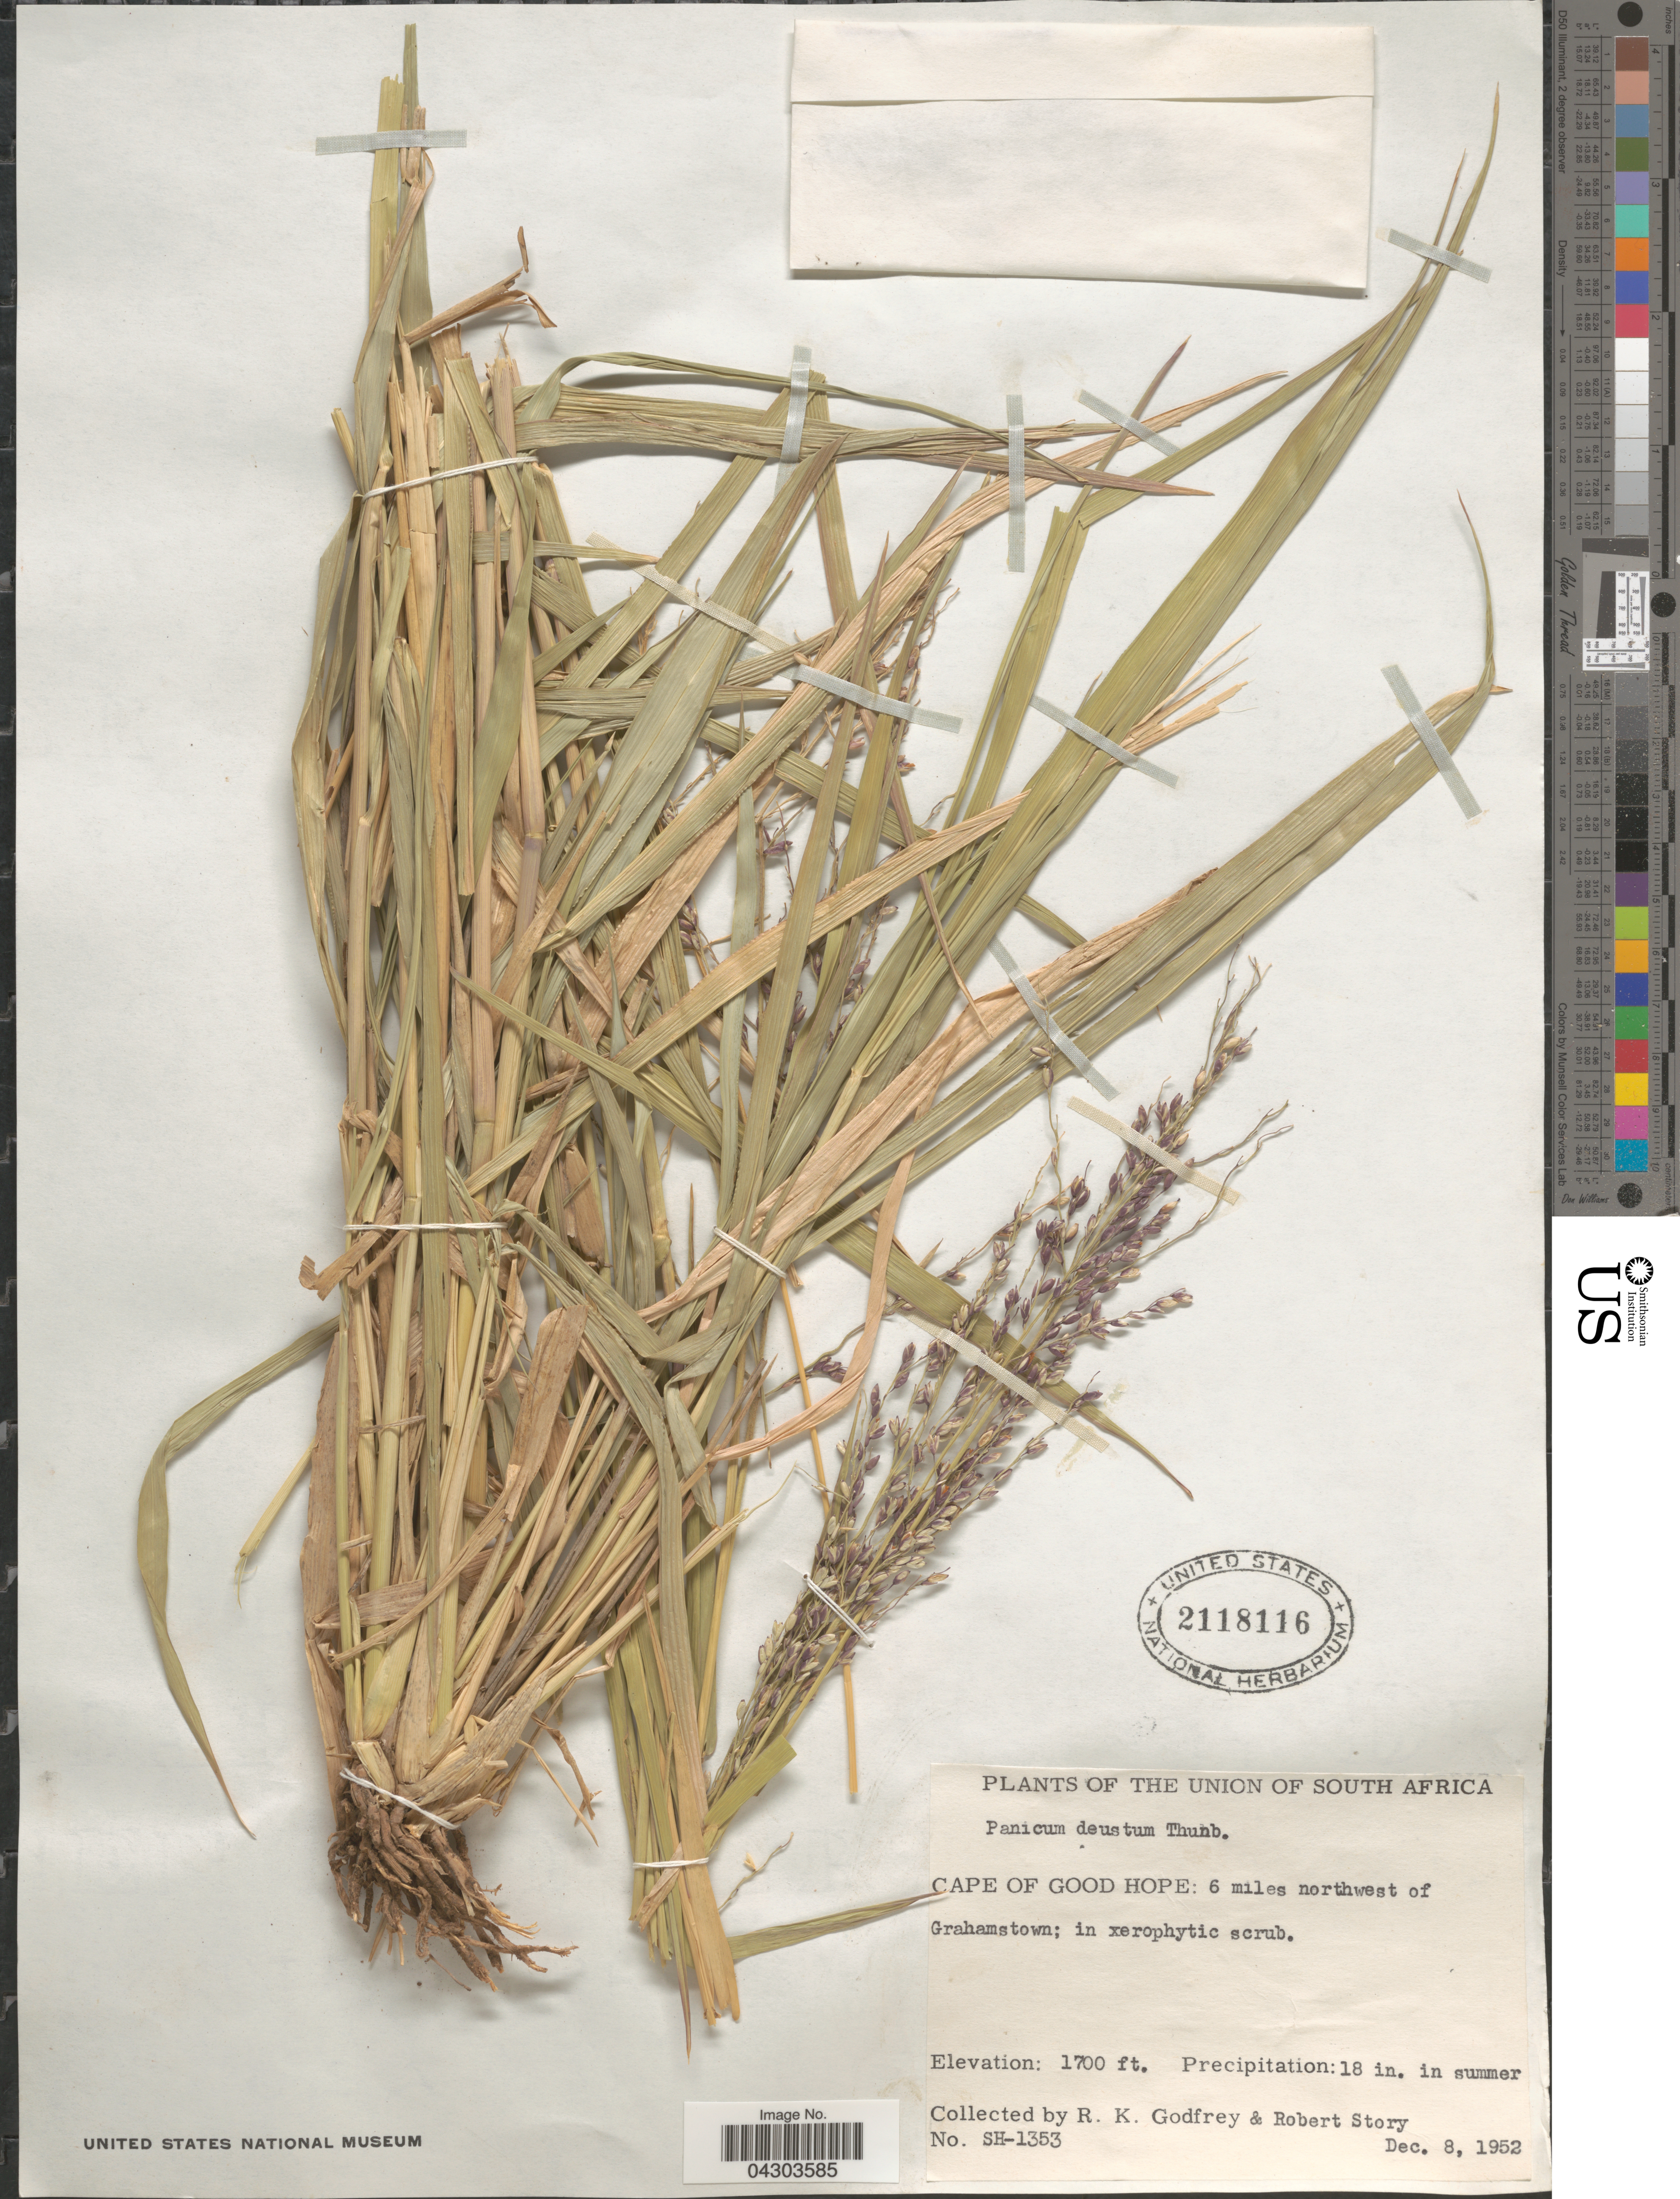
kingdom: Plantae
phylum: Tracheophyta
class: Liliopsida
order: Poales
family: Poaceae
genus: Panicum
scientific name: Panicum deustum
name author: Thunb.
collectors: R. K. Godfrey & R. Story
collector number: SH-1353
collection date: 1952-12-08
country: South Africa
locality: The Union of South Africa. Cape of Good Hope: 6 miles northwest of Grahamstown.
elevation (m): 518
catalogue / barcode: US 2118116